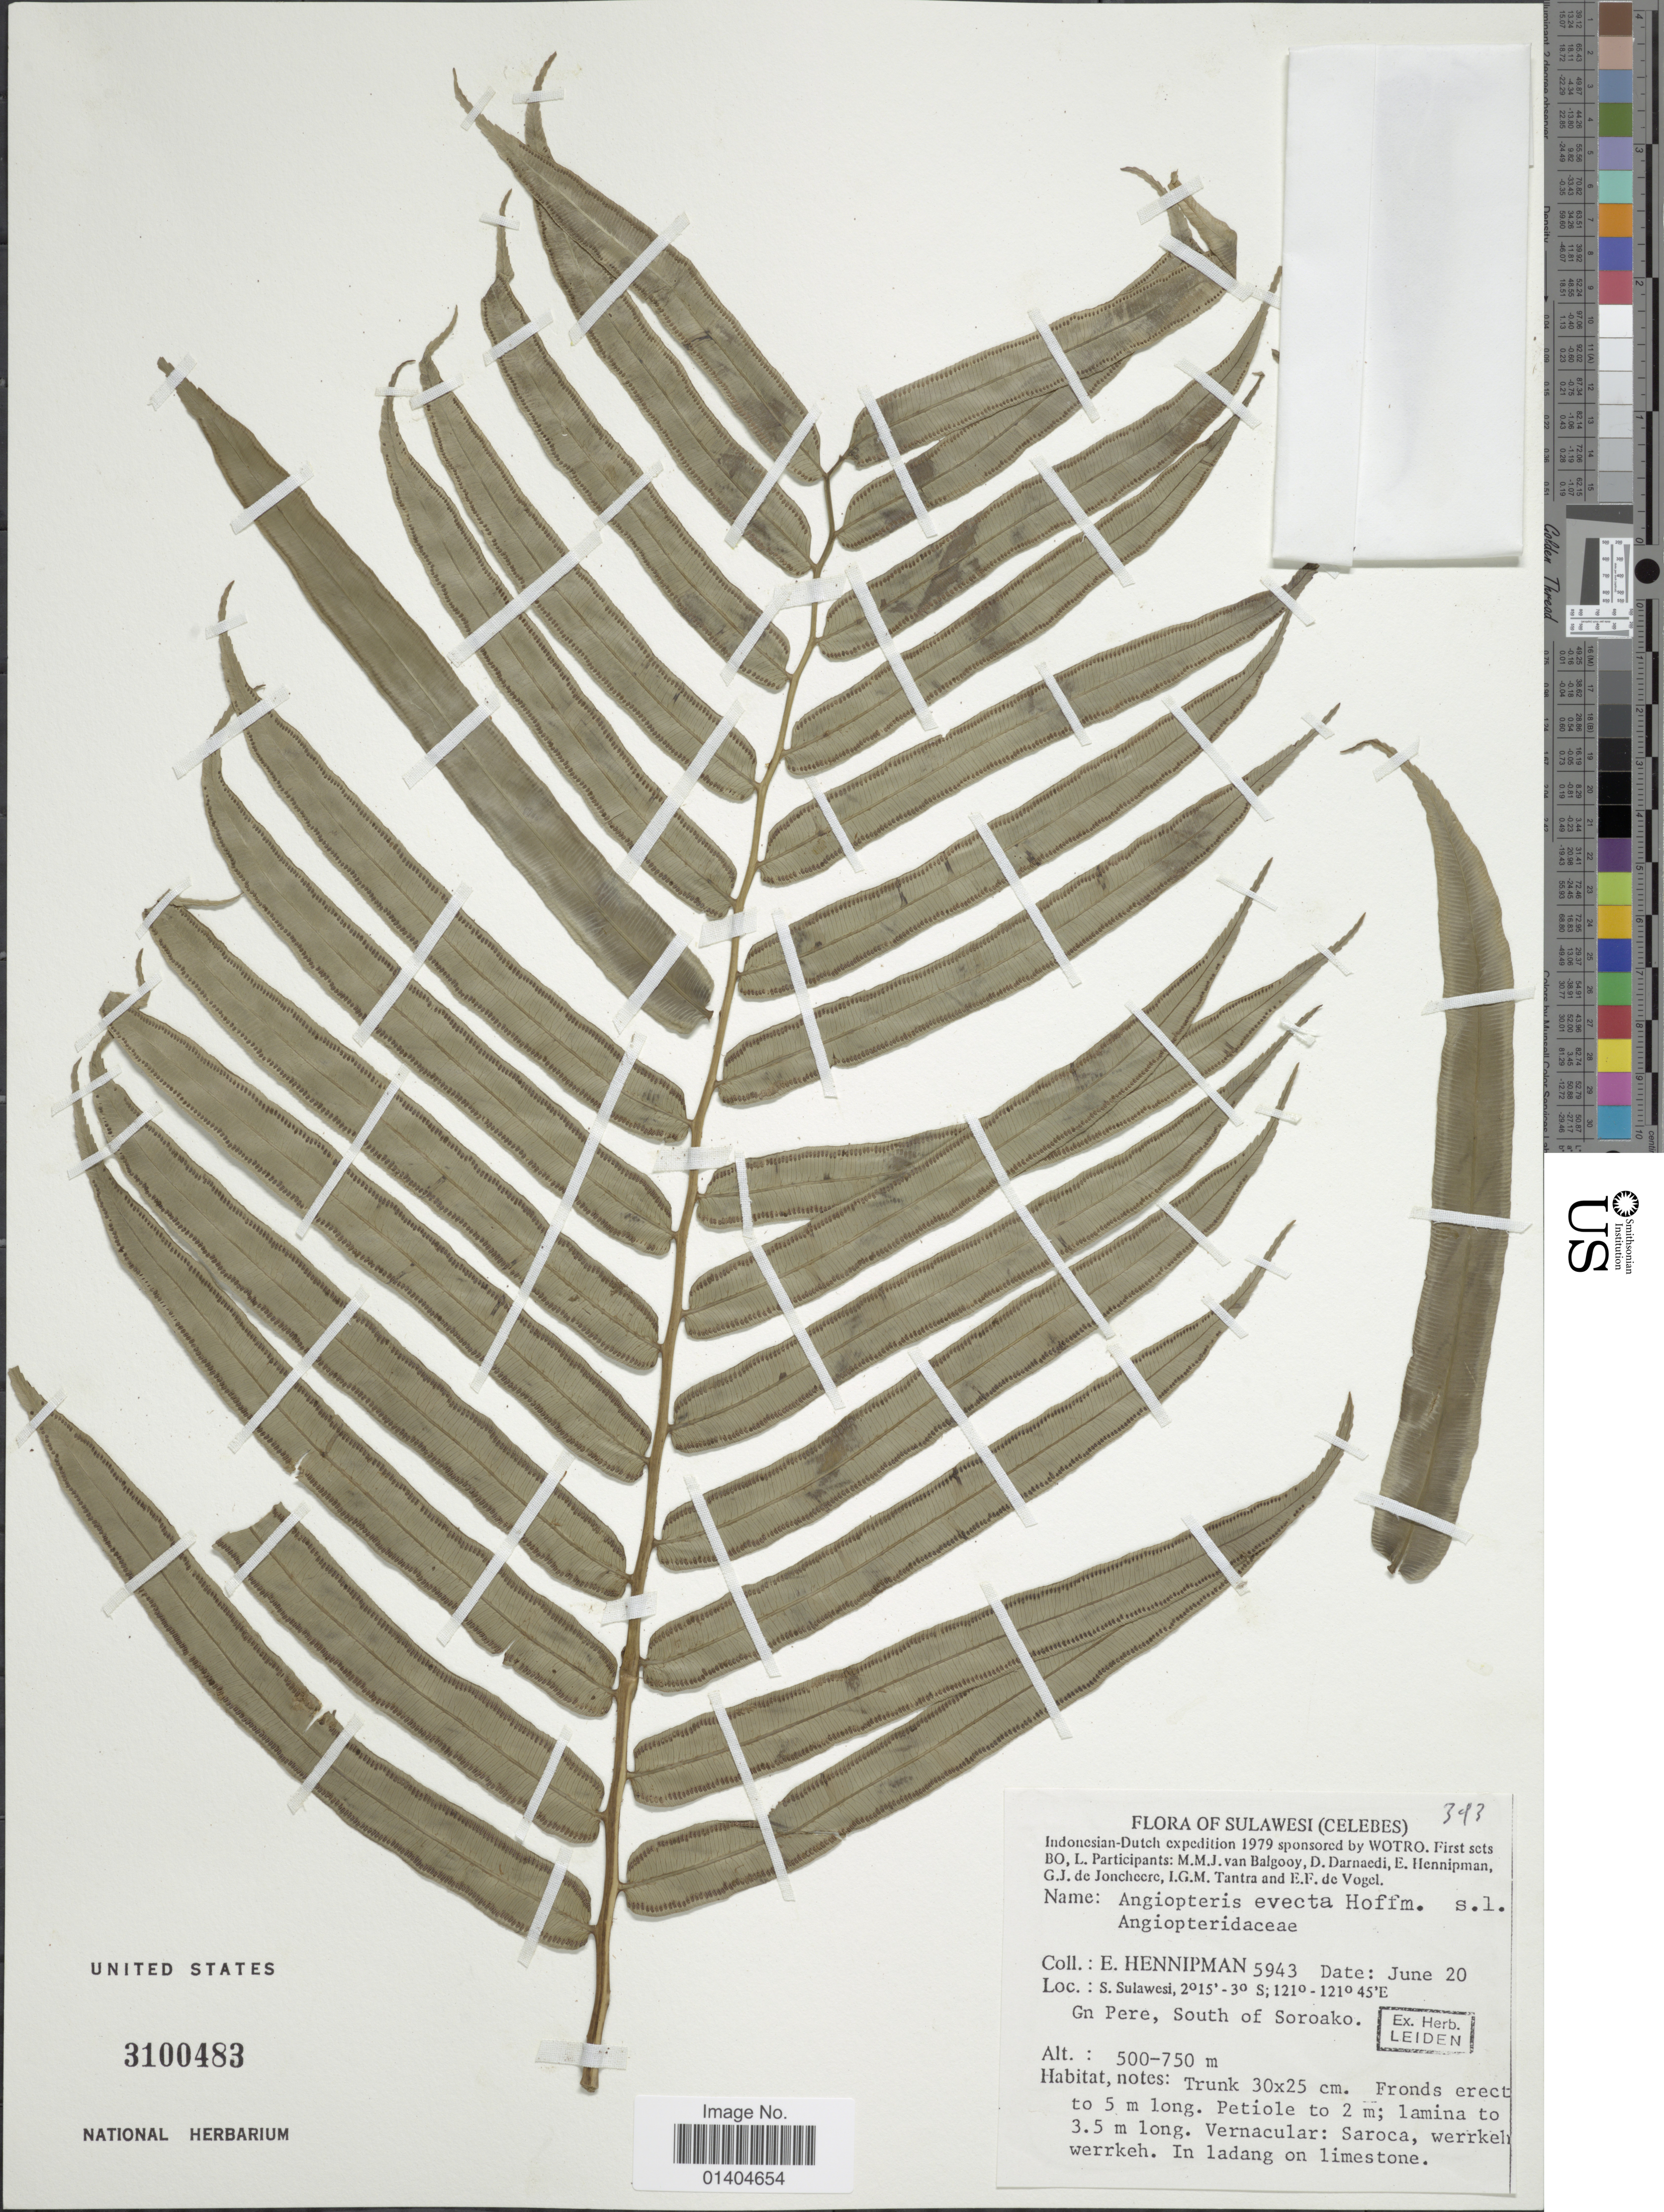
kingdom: Plantae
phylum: Tracheophyta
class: Polypodiopsida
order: Marattiales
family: Marattiaceae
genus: Angiopteris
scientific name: Angiopteris evecta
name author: (G. Forst.) Hoffm.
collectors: E. Hennipman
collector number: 5943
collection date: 1979-06-20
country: Indonesia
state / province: Sulawesi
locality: Celebes. S.Sulawesi, Gn Pere, South of Soroako.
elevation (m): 500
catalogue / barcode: US 3100483